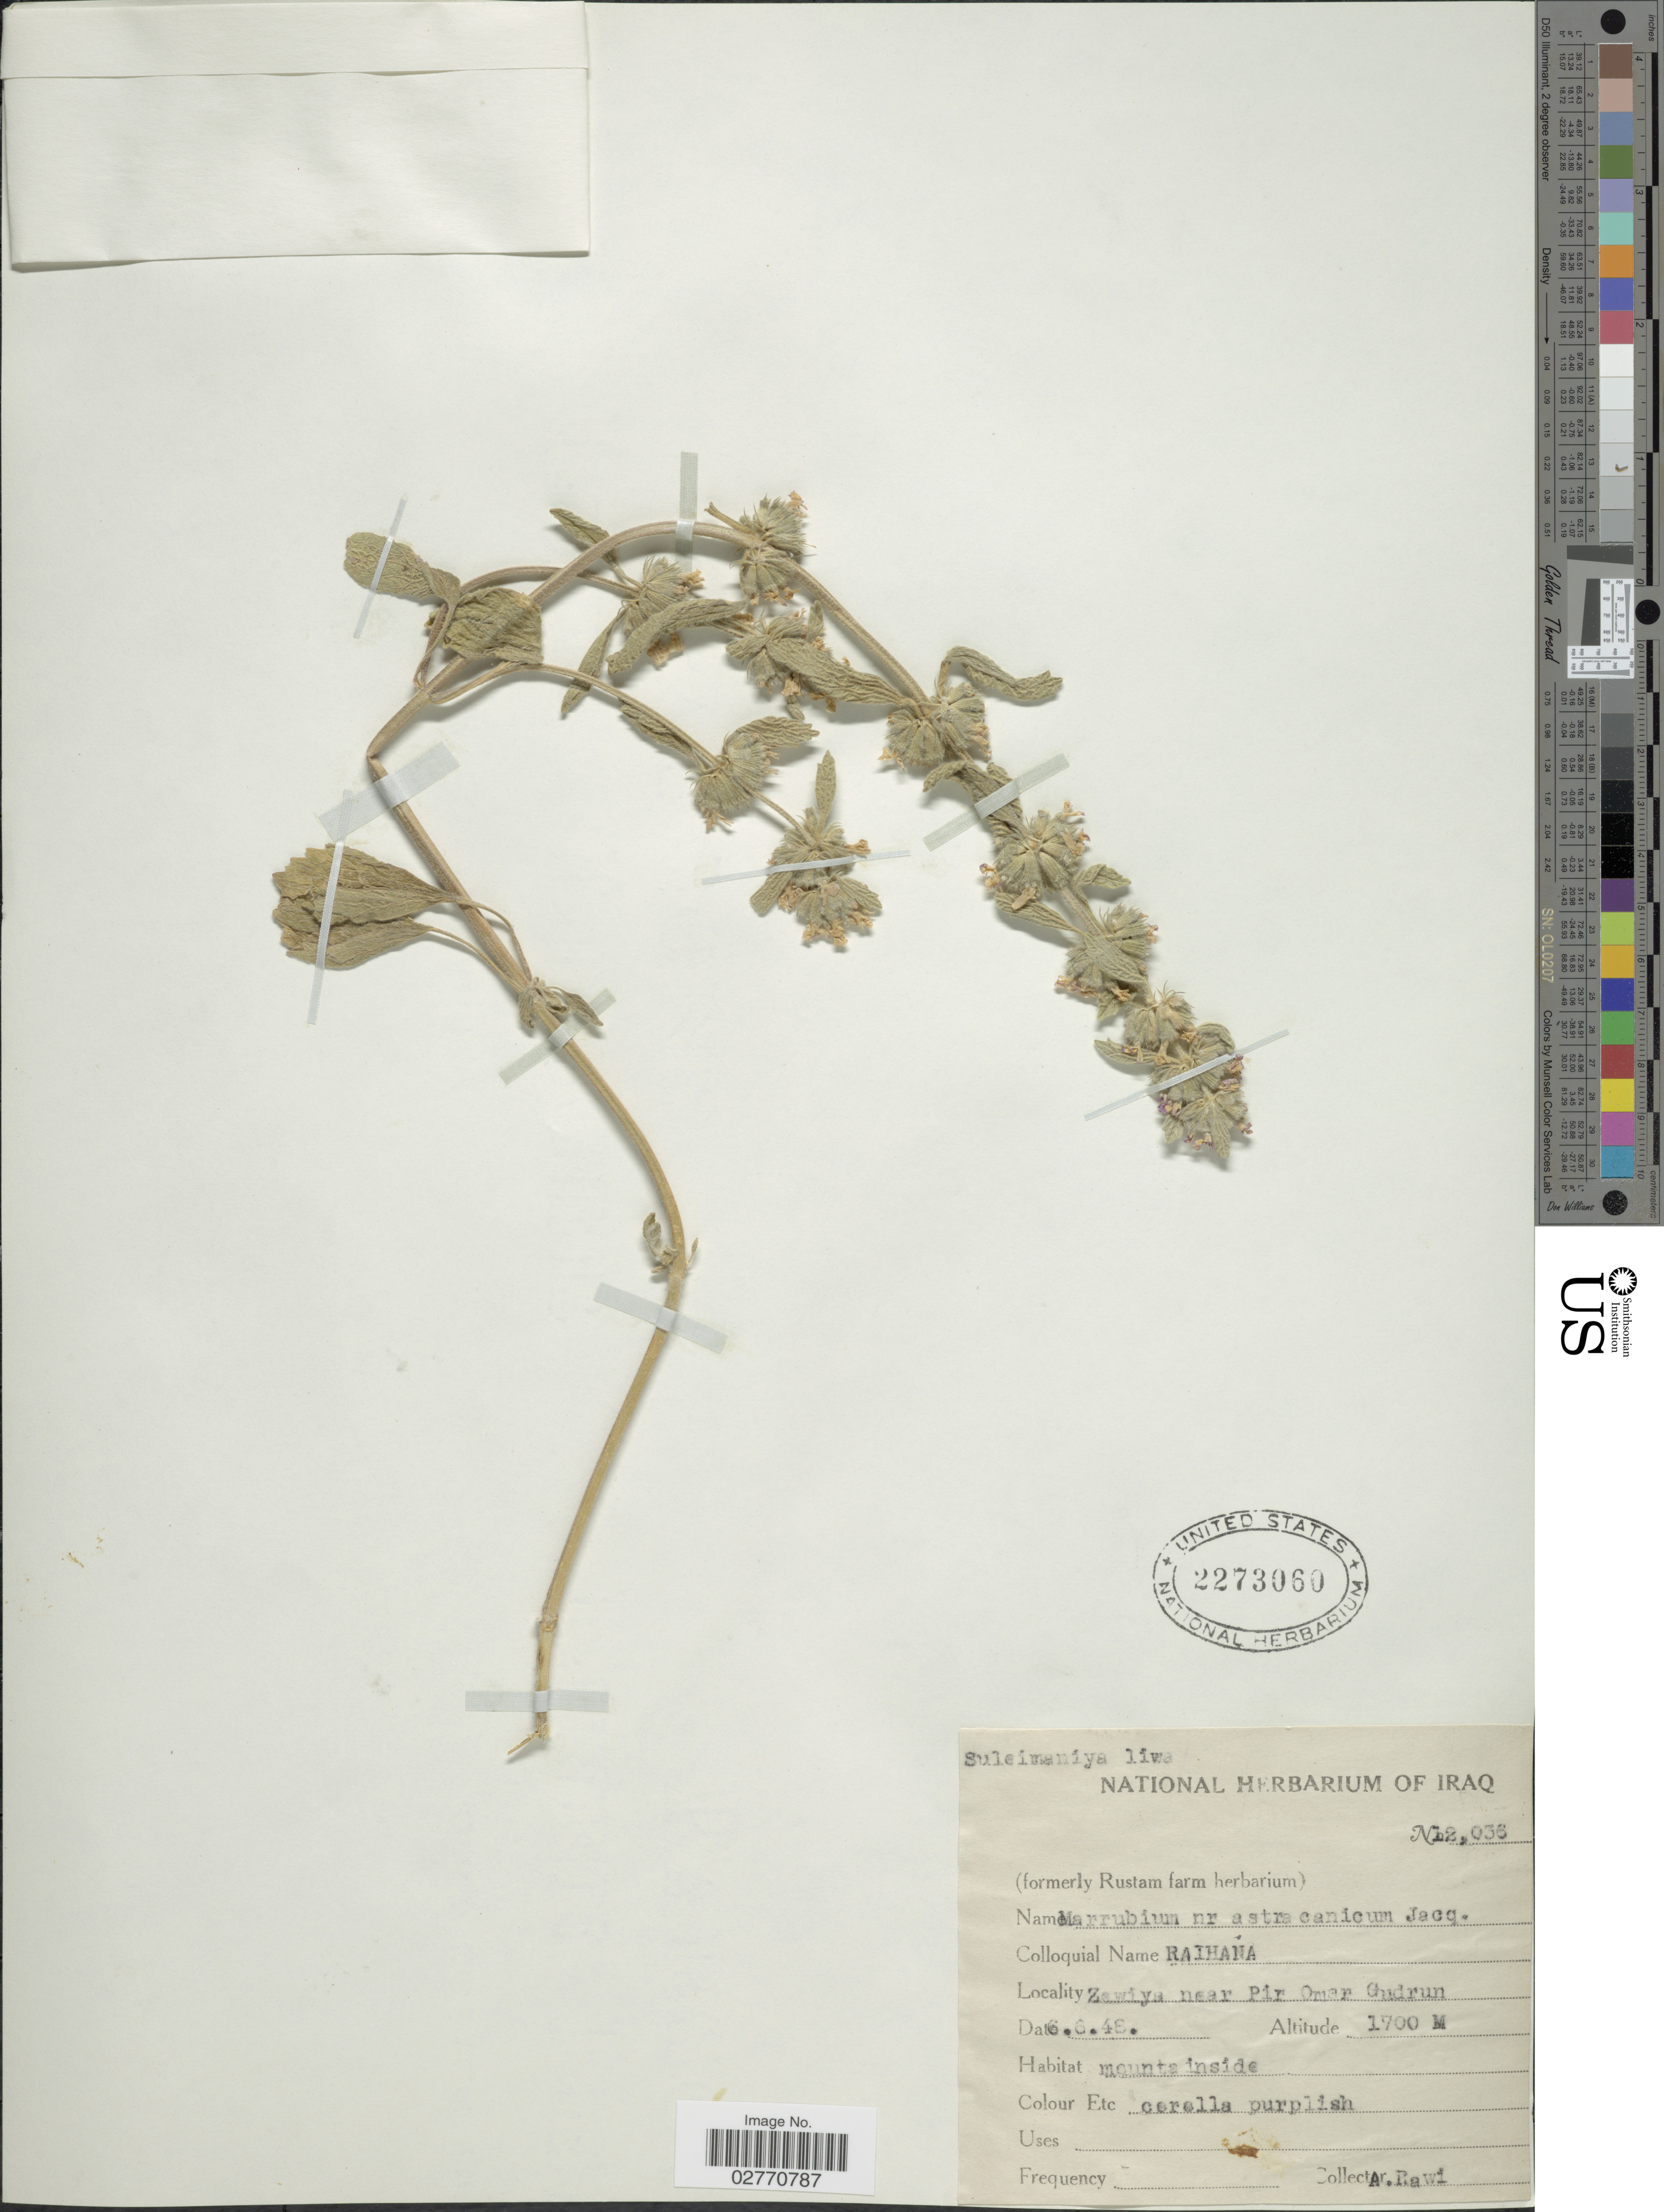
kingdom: Plantae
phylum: Tracheophyta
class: Magnoliopsida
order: Lamiales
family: Lamiaceae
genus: Marrubium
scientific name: Marrubium astracanicum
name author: Jacq.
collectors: A. Rawi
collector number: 2036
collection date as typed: Transcribed d/m/y: 6/6/48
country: Libya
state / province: Az Zawiyah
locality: Suleimaniya liwa. Zawiya near Pir Omar Gudrun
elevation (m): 1700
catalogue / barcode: US 2273060